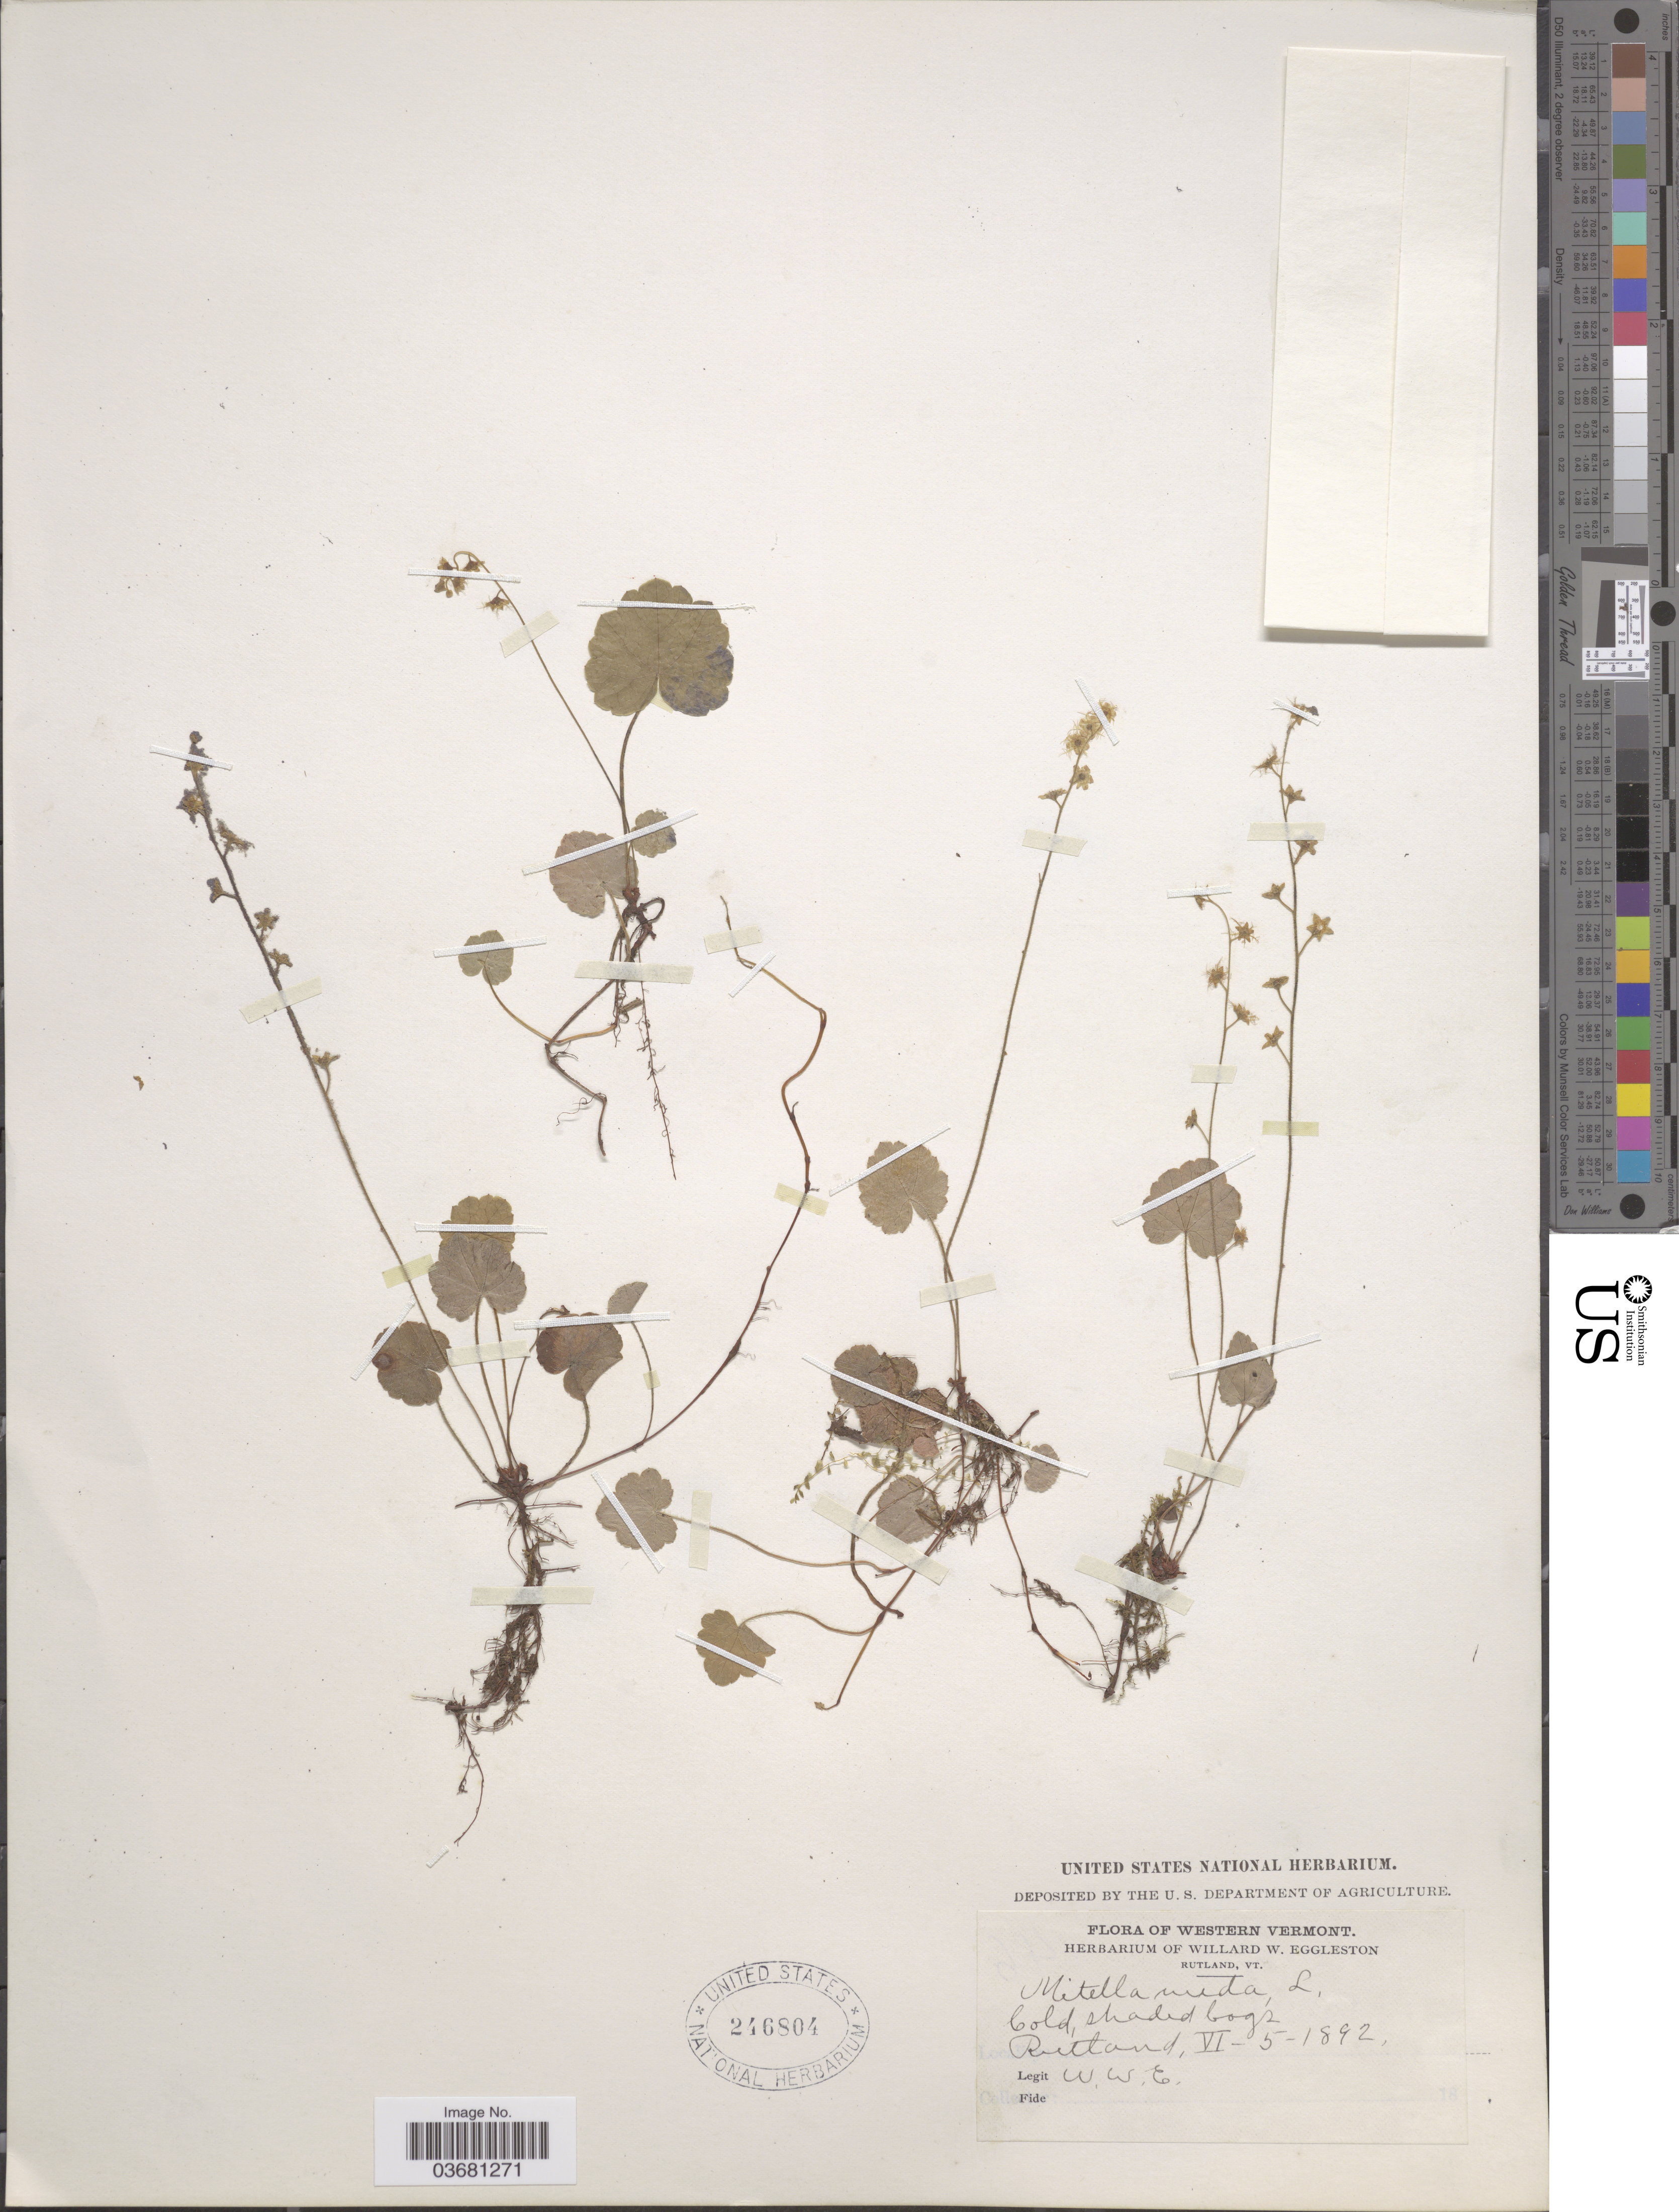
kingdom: Plantae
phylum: Tracheophyta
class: Magnoliopsida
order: Saxifragales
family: Saxifragaceae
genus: Mitella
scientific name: Mitella nuda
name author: L.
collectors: W. W. Eggleston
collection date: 1892-06-05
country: United States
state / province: Vermont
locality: Western Vermont. Rutland.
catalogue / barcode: US 246804